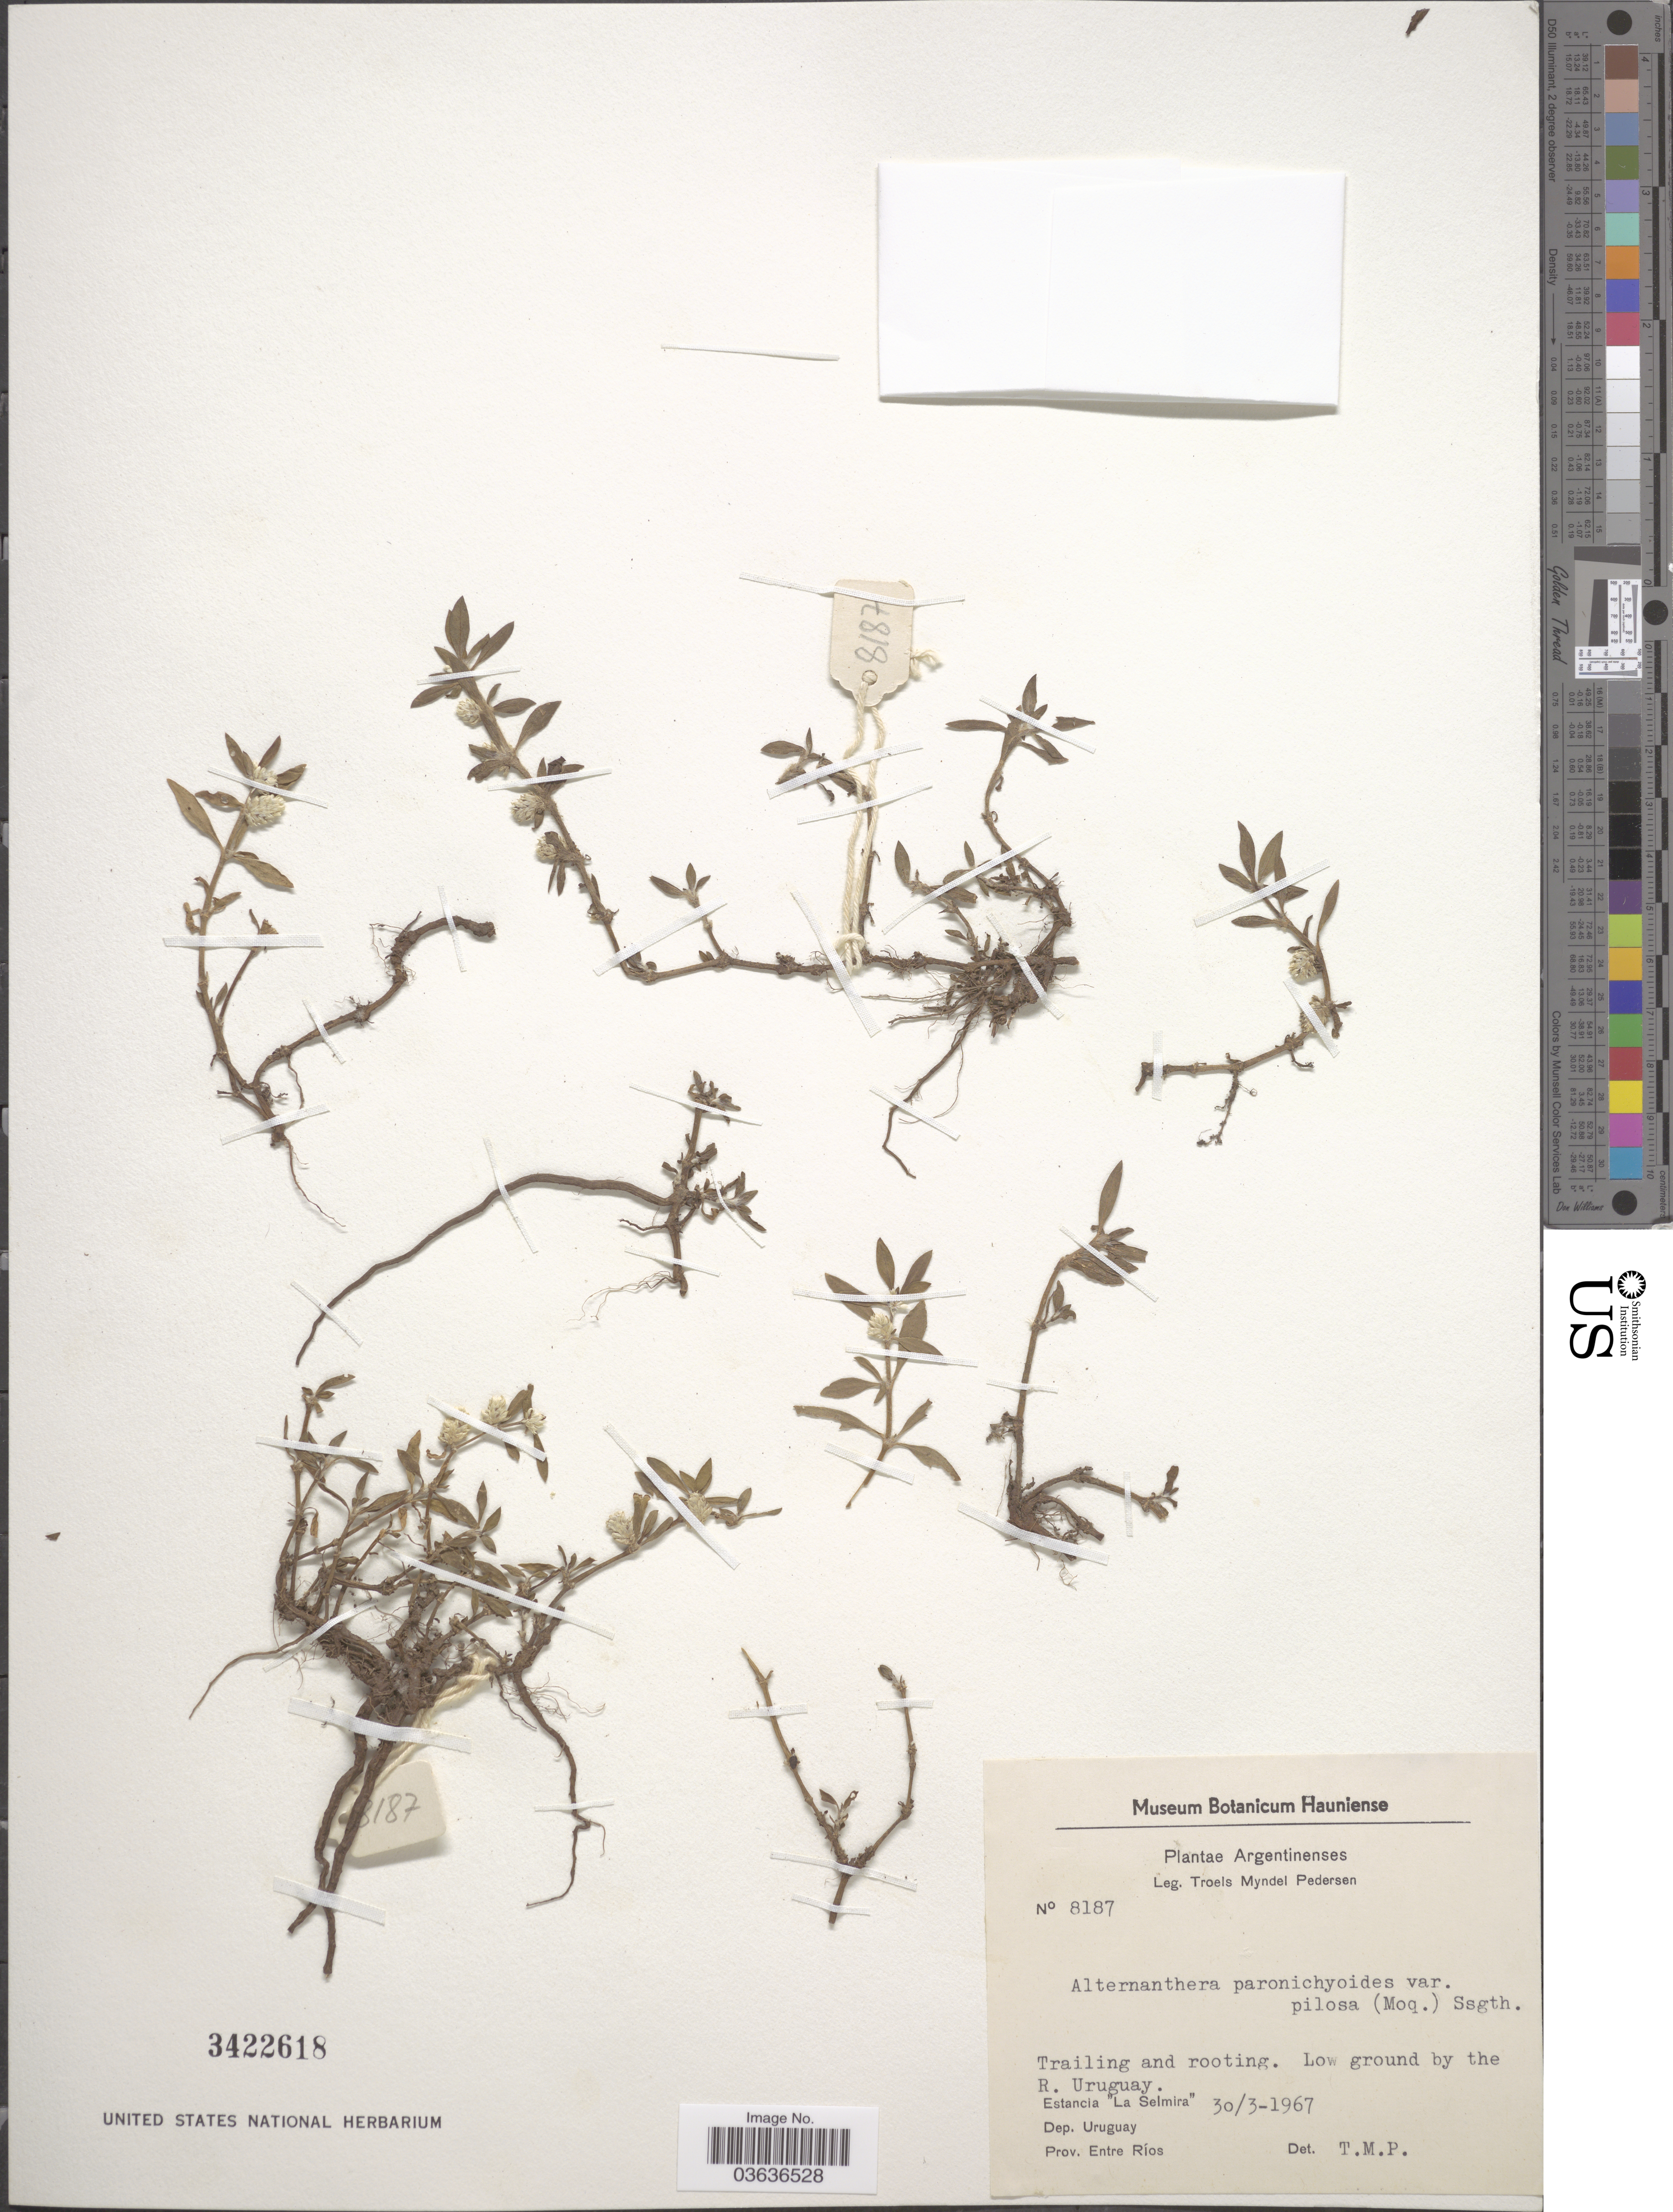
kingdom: Plantae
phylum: Tracheophyta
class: Magnoliopsida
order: Caryophyllales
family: Amaranthaceae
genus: Alternanthera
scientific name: Alternanthera polygonoides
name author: (L.) R. Br. ex Sweet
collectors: T. Pederson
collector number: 8187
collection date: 1967-03-30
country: Argentina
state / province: Entre Rios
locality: Low ground by the R. Uruguay. Estancia "La Selmira". Dep. Uruguay.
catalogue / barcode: US 3422618